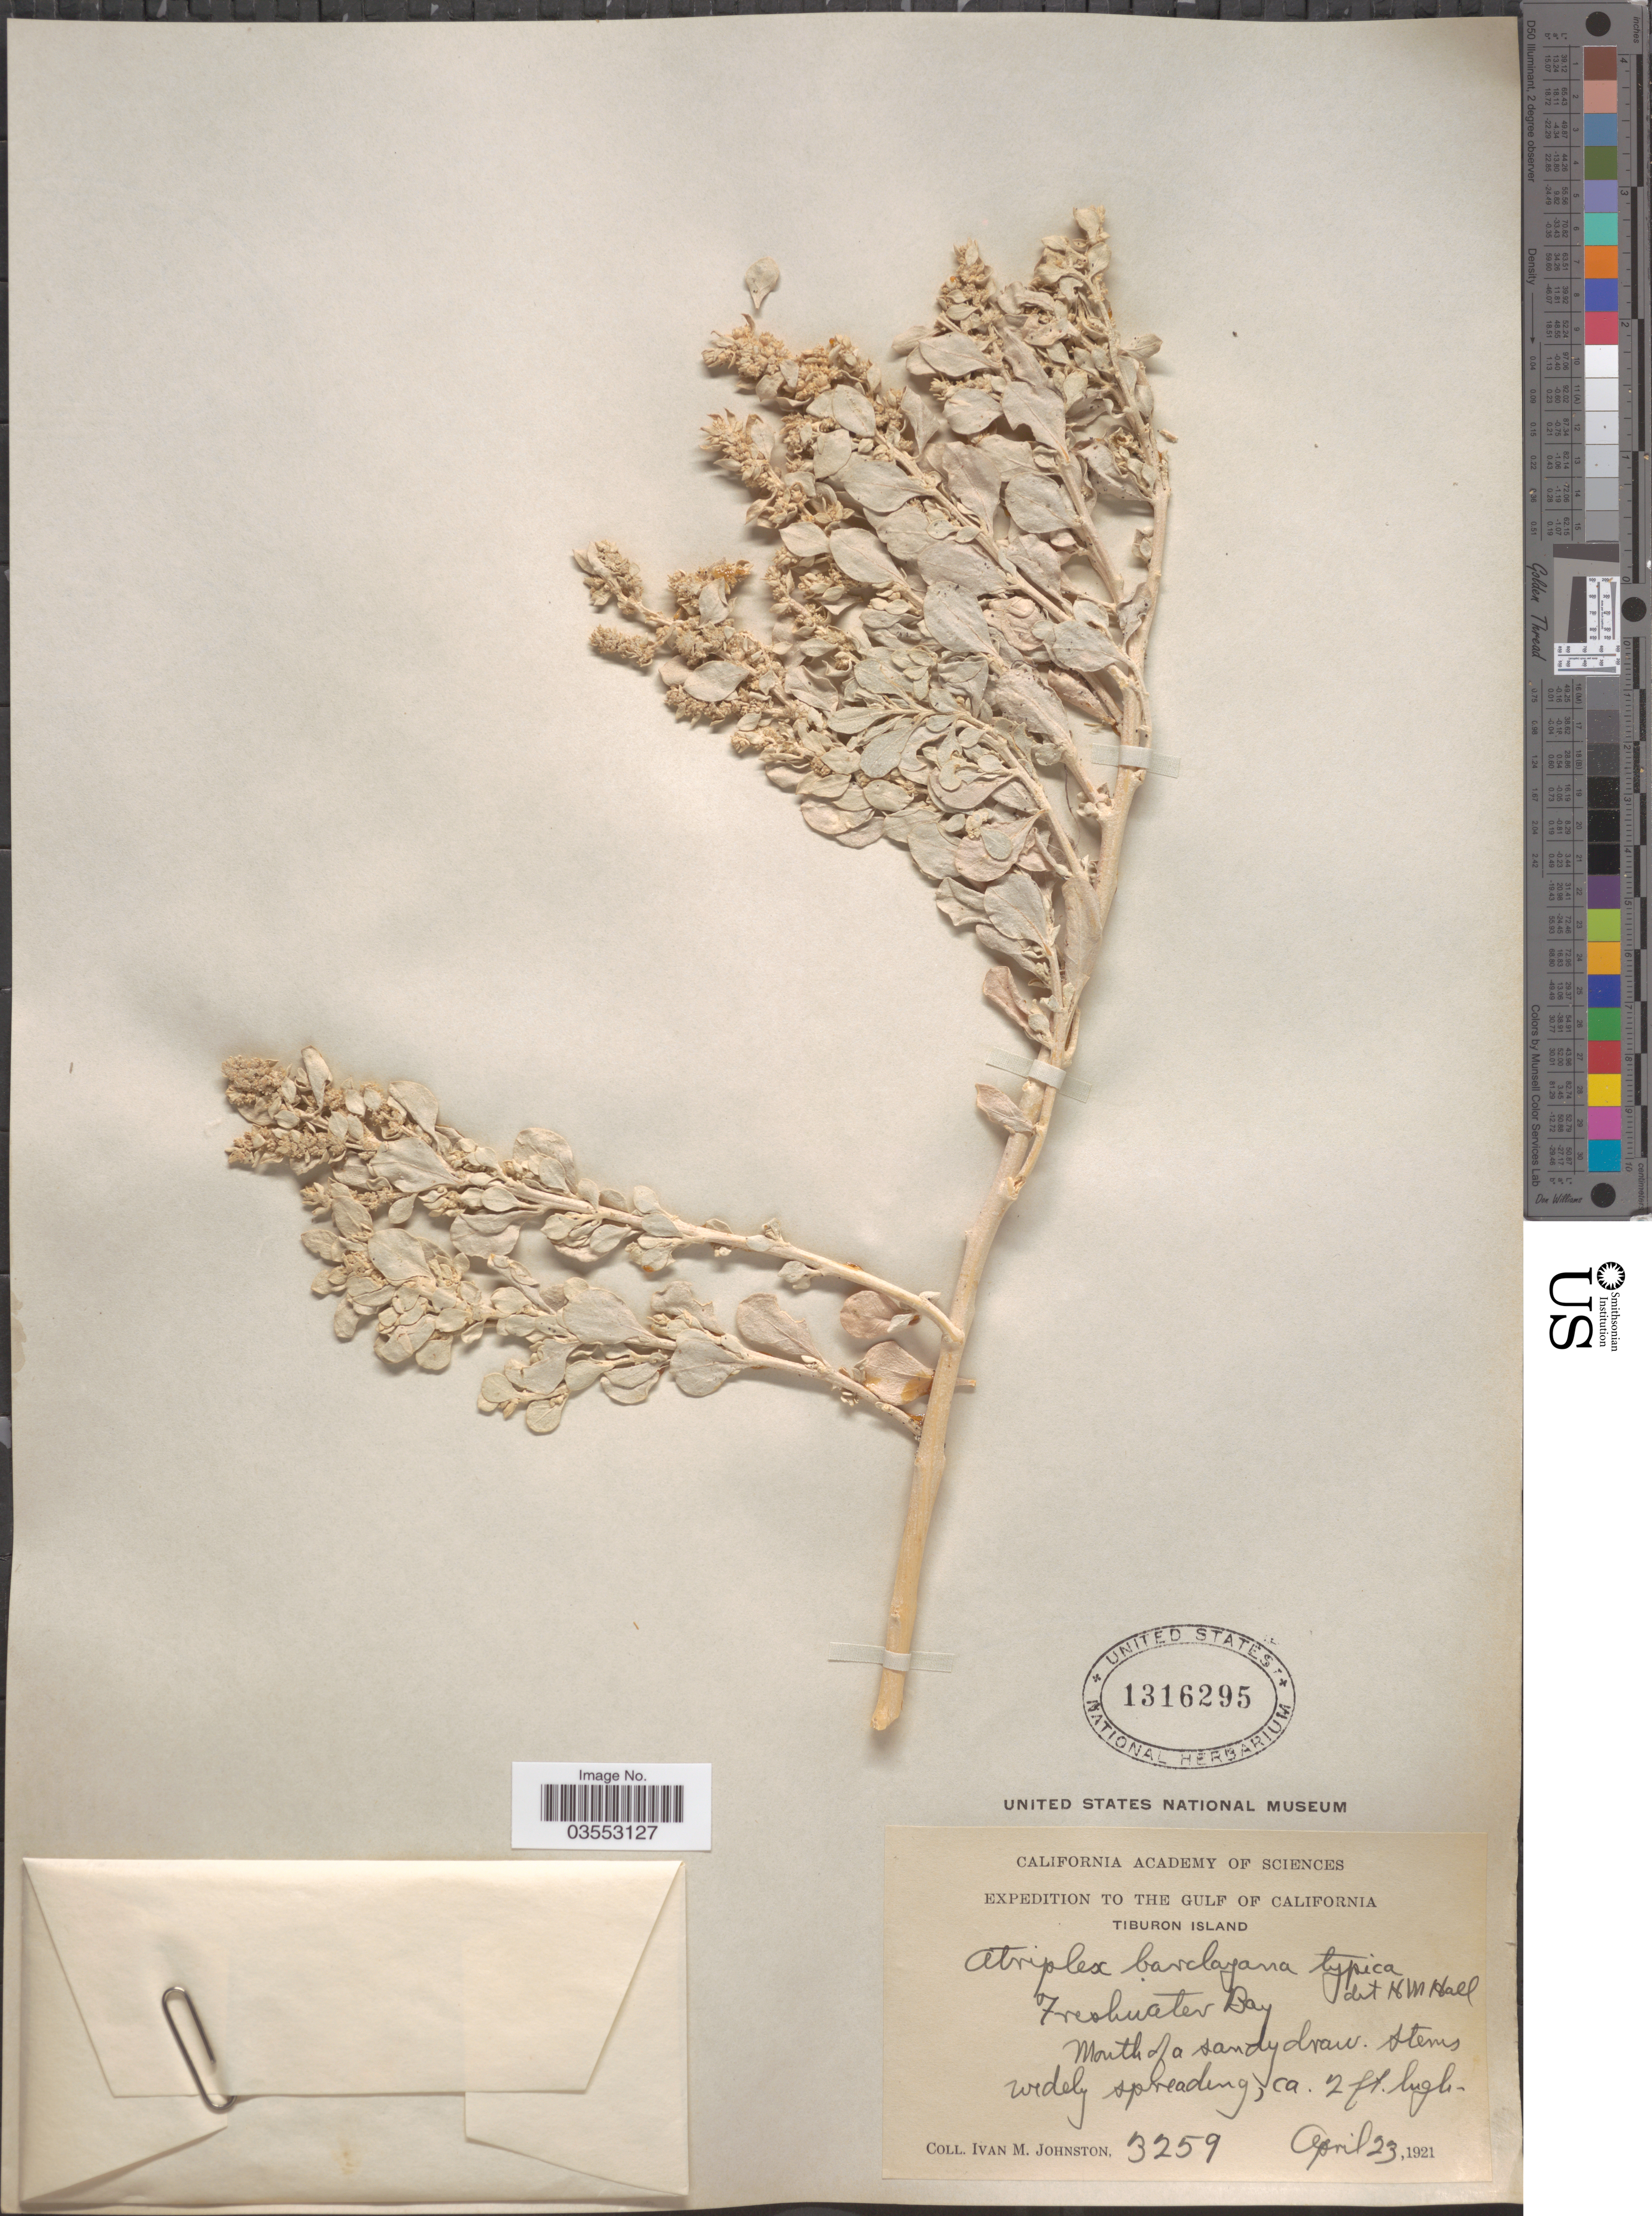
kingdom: Plantae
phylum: Tracheophyta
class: Magnoliopsida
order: Caryophyllales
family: Amaranthaceae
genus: Atriplex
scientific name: Atriplex barclayana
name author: (Benth.) D. Dietr.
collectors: I.M. Johnston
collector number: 3259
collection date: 1921-04-23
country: Mexico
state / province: Sonora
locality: The Gulf of California. Tiburon Island. Freshwater Bay.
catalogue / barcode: US 1316295